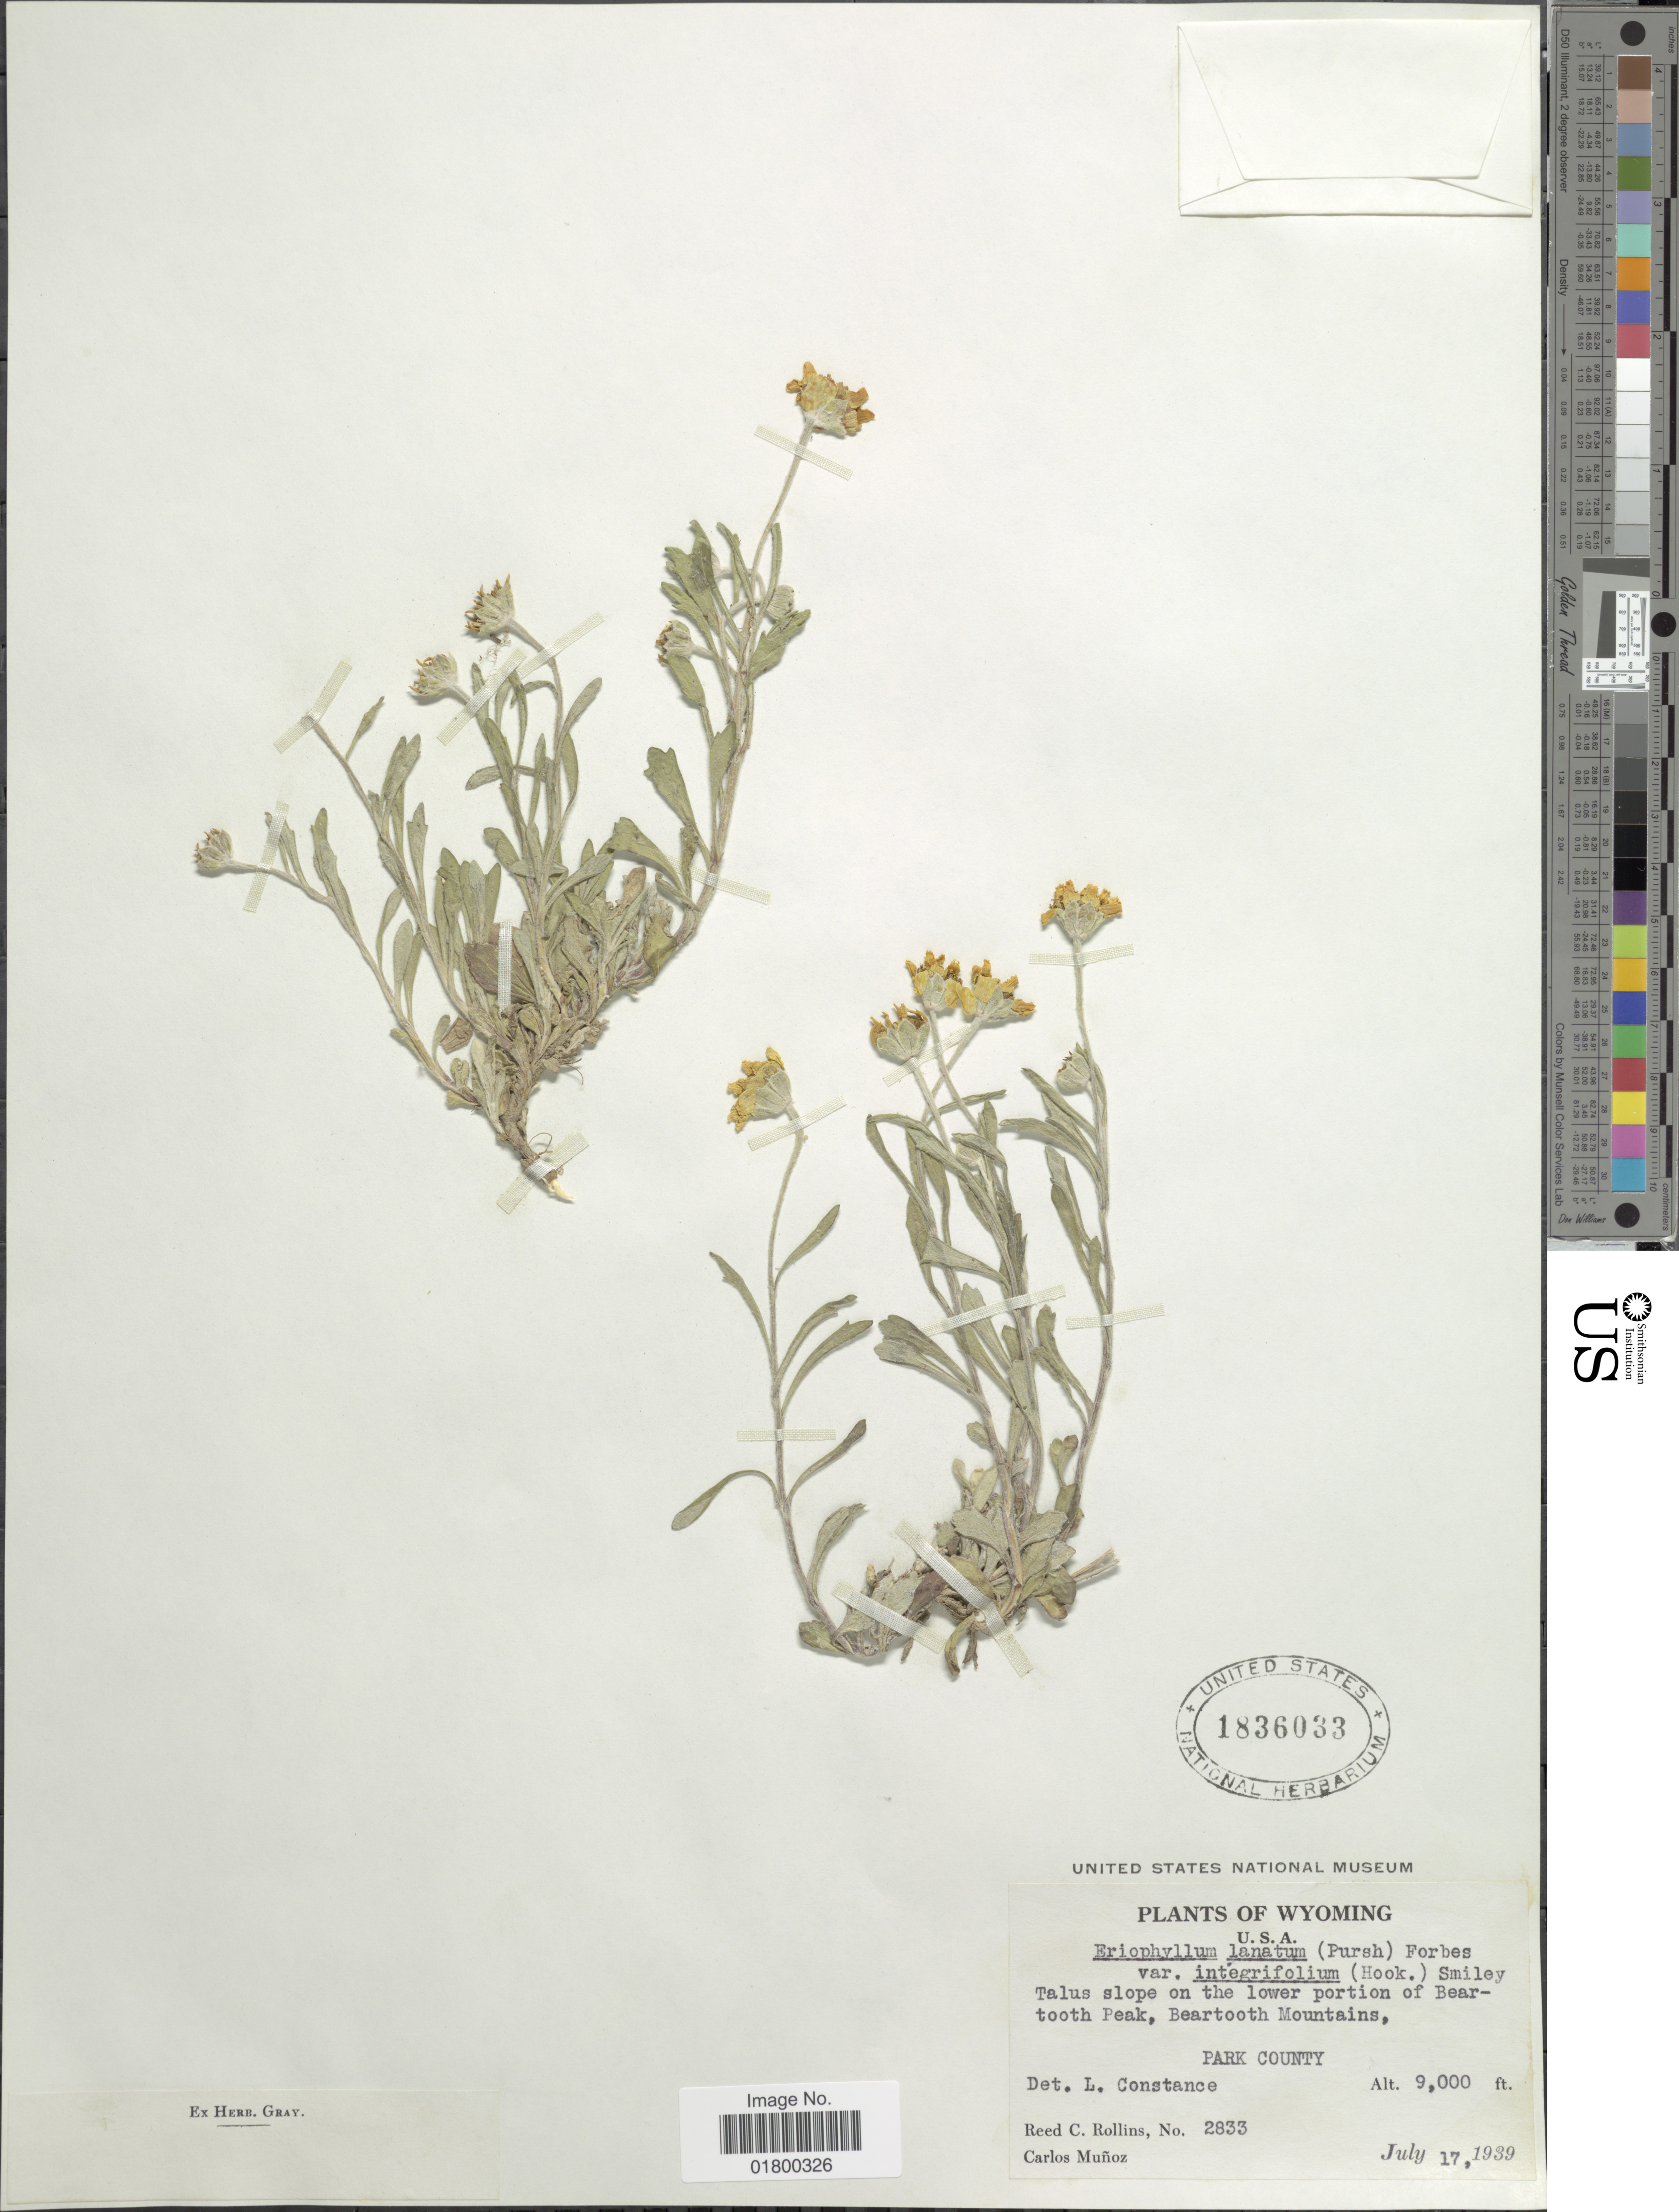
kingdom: Plantae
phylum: Tracheophyta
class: Magnoliopsida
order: Asterales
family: Asteraceae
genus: Eriophyllum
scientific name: Eriophyllum lanatum var. integrifolium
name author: (Hook.) Smiley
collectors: R. C. Rollins & C. Muñoz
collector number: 2833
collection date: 1939-07-17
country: United States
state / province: Wyoming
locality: Talus slope on the lower portion of Beartooth Peak, Bearttoth Mountains, Park County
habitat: talus slopes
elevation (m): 2743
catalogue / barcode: US 1836033